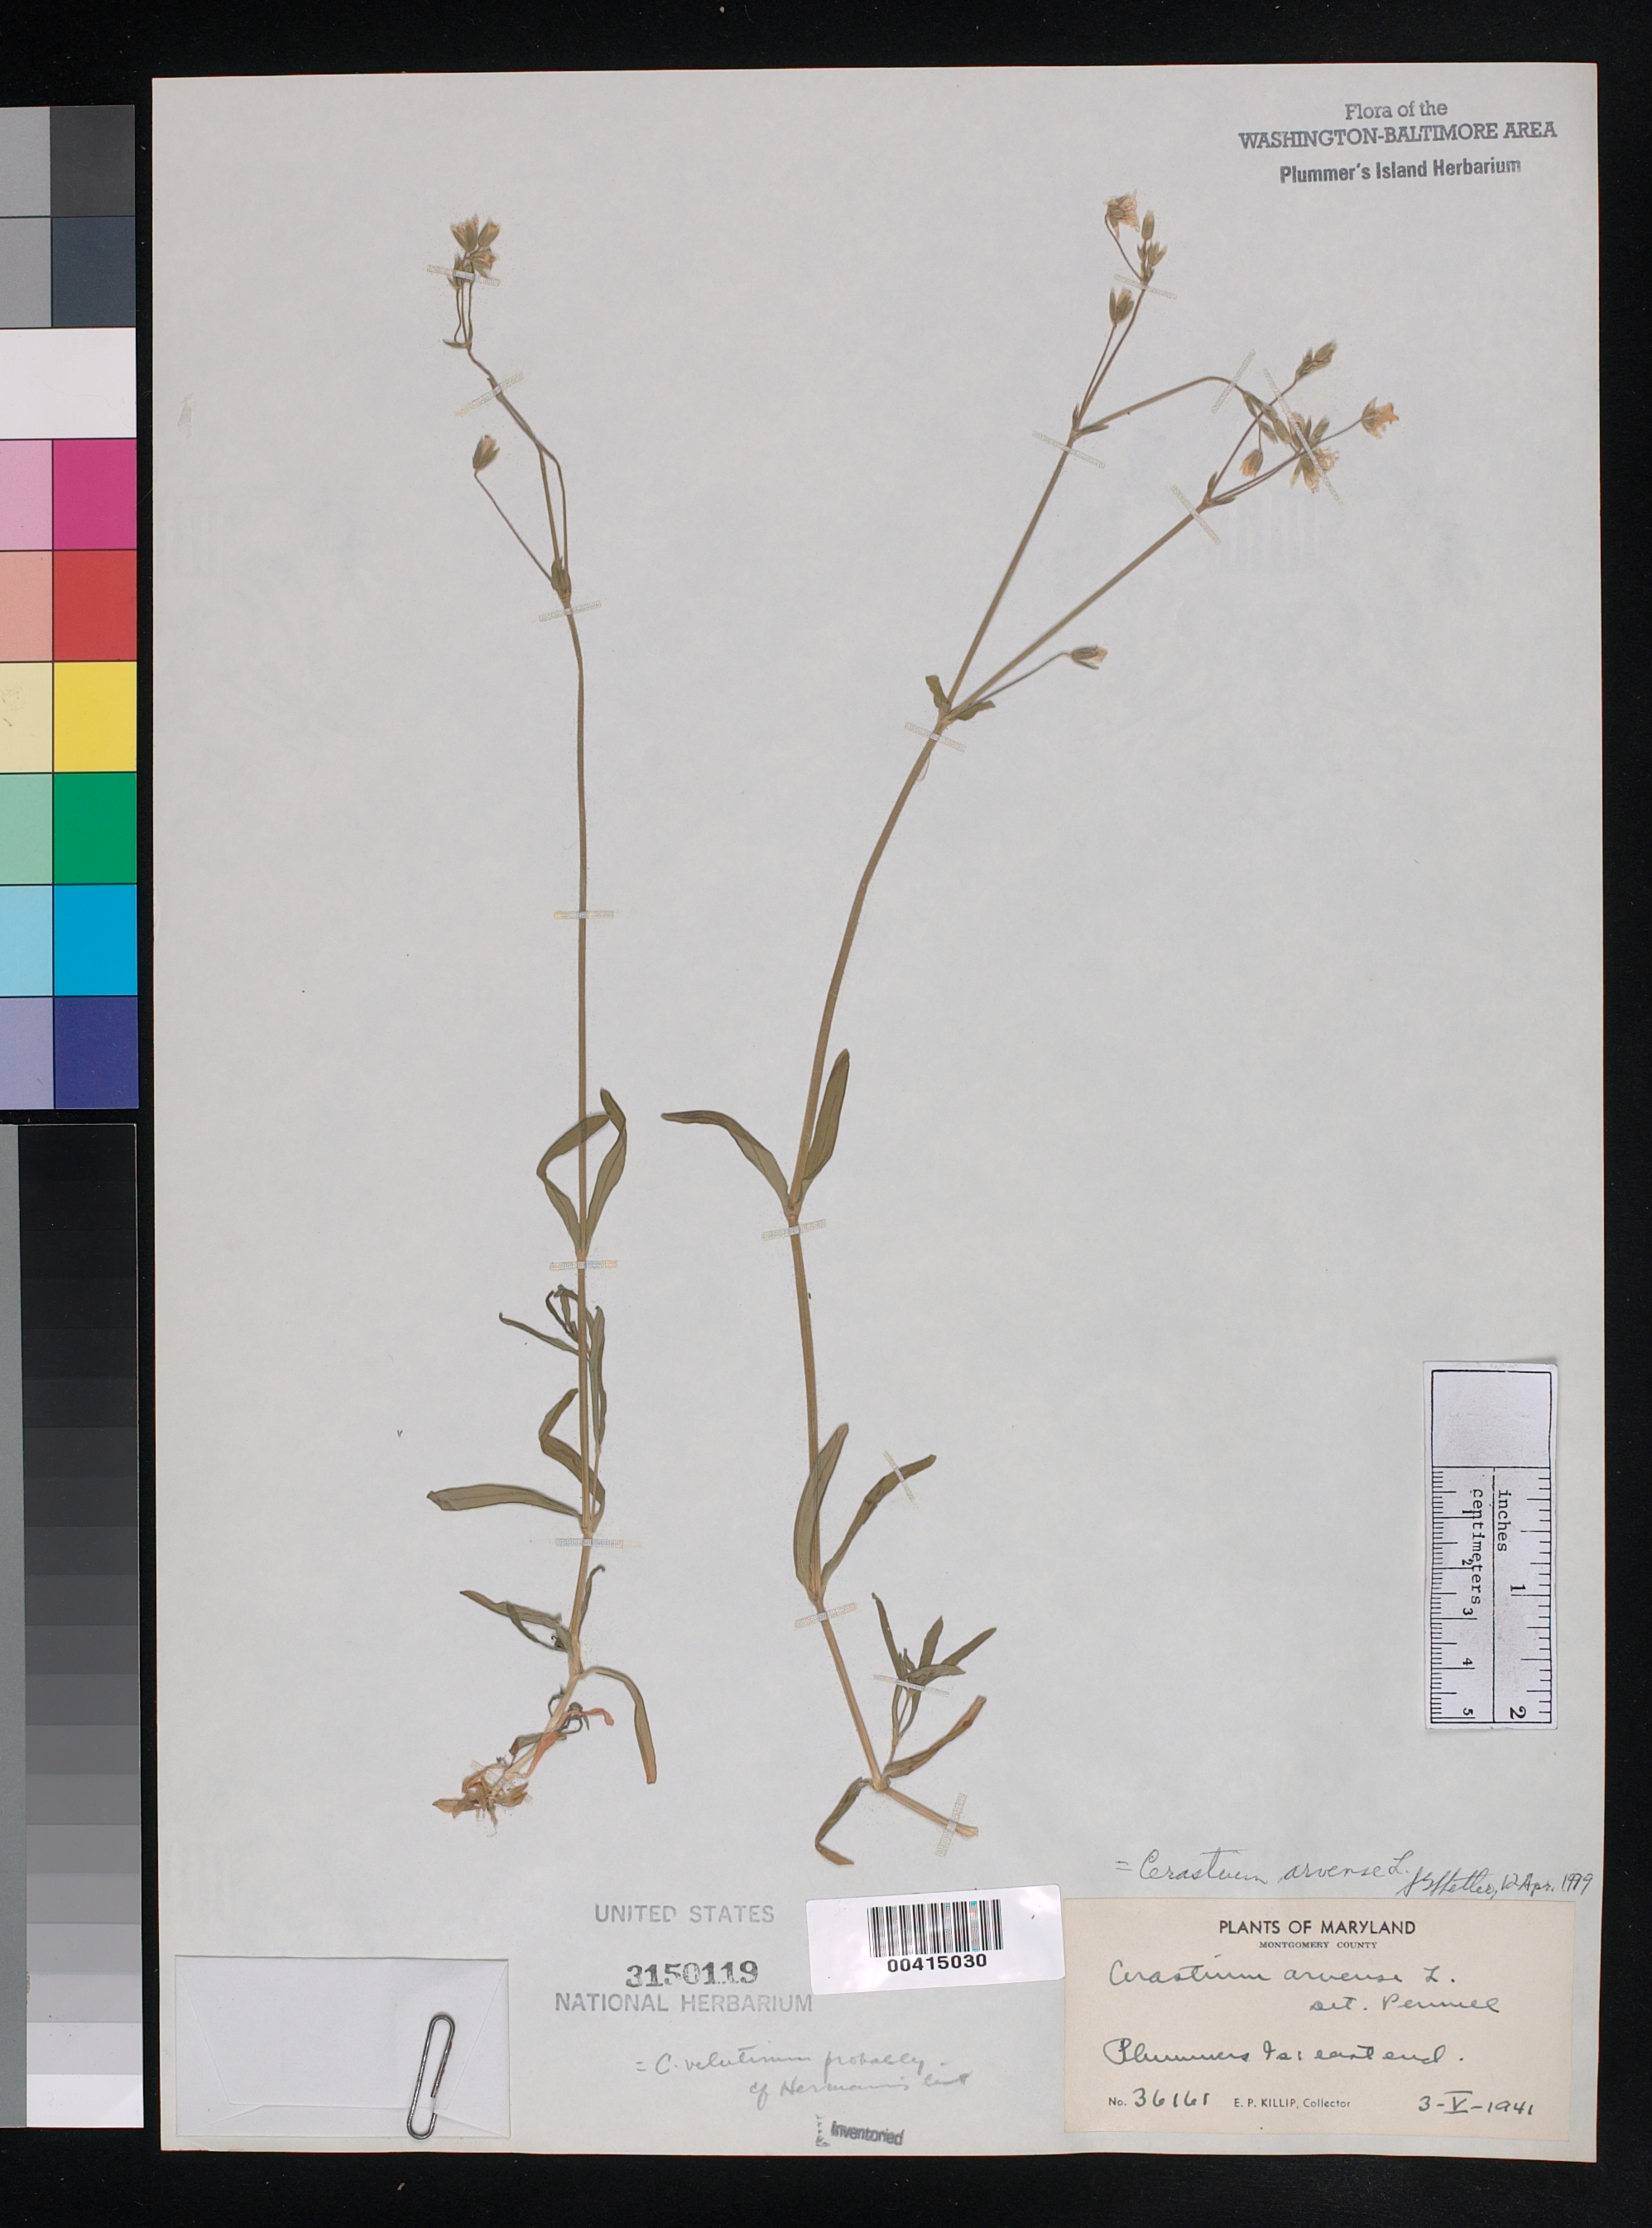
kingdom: Plantae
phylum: Tracheophyta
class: Magnoliopsida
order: Caryophyllales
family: Caryophyllaceae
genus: Cerastium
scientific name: Cerastium arvense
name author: L.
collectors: E. P. Killip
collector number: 36161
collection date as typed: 03 May 1941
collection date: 1941-05-03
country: United States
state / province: Maryland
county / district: Montgomery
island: Plummers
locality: Plummer's Island; east end Plummers Island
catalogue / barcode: US 3150119